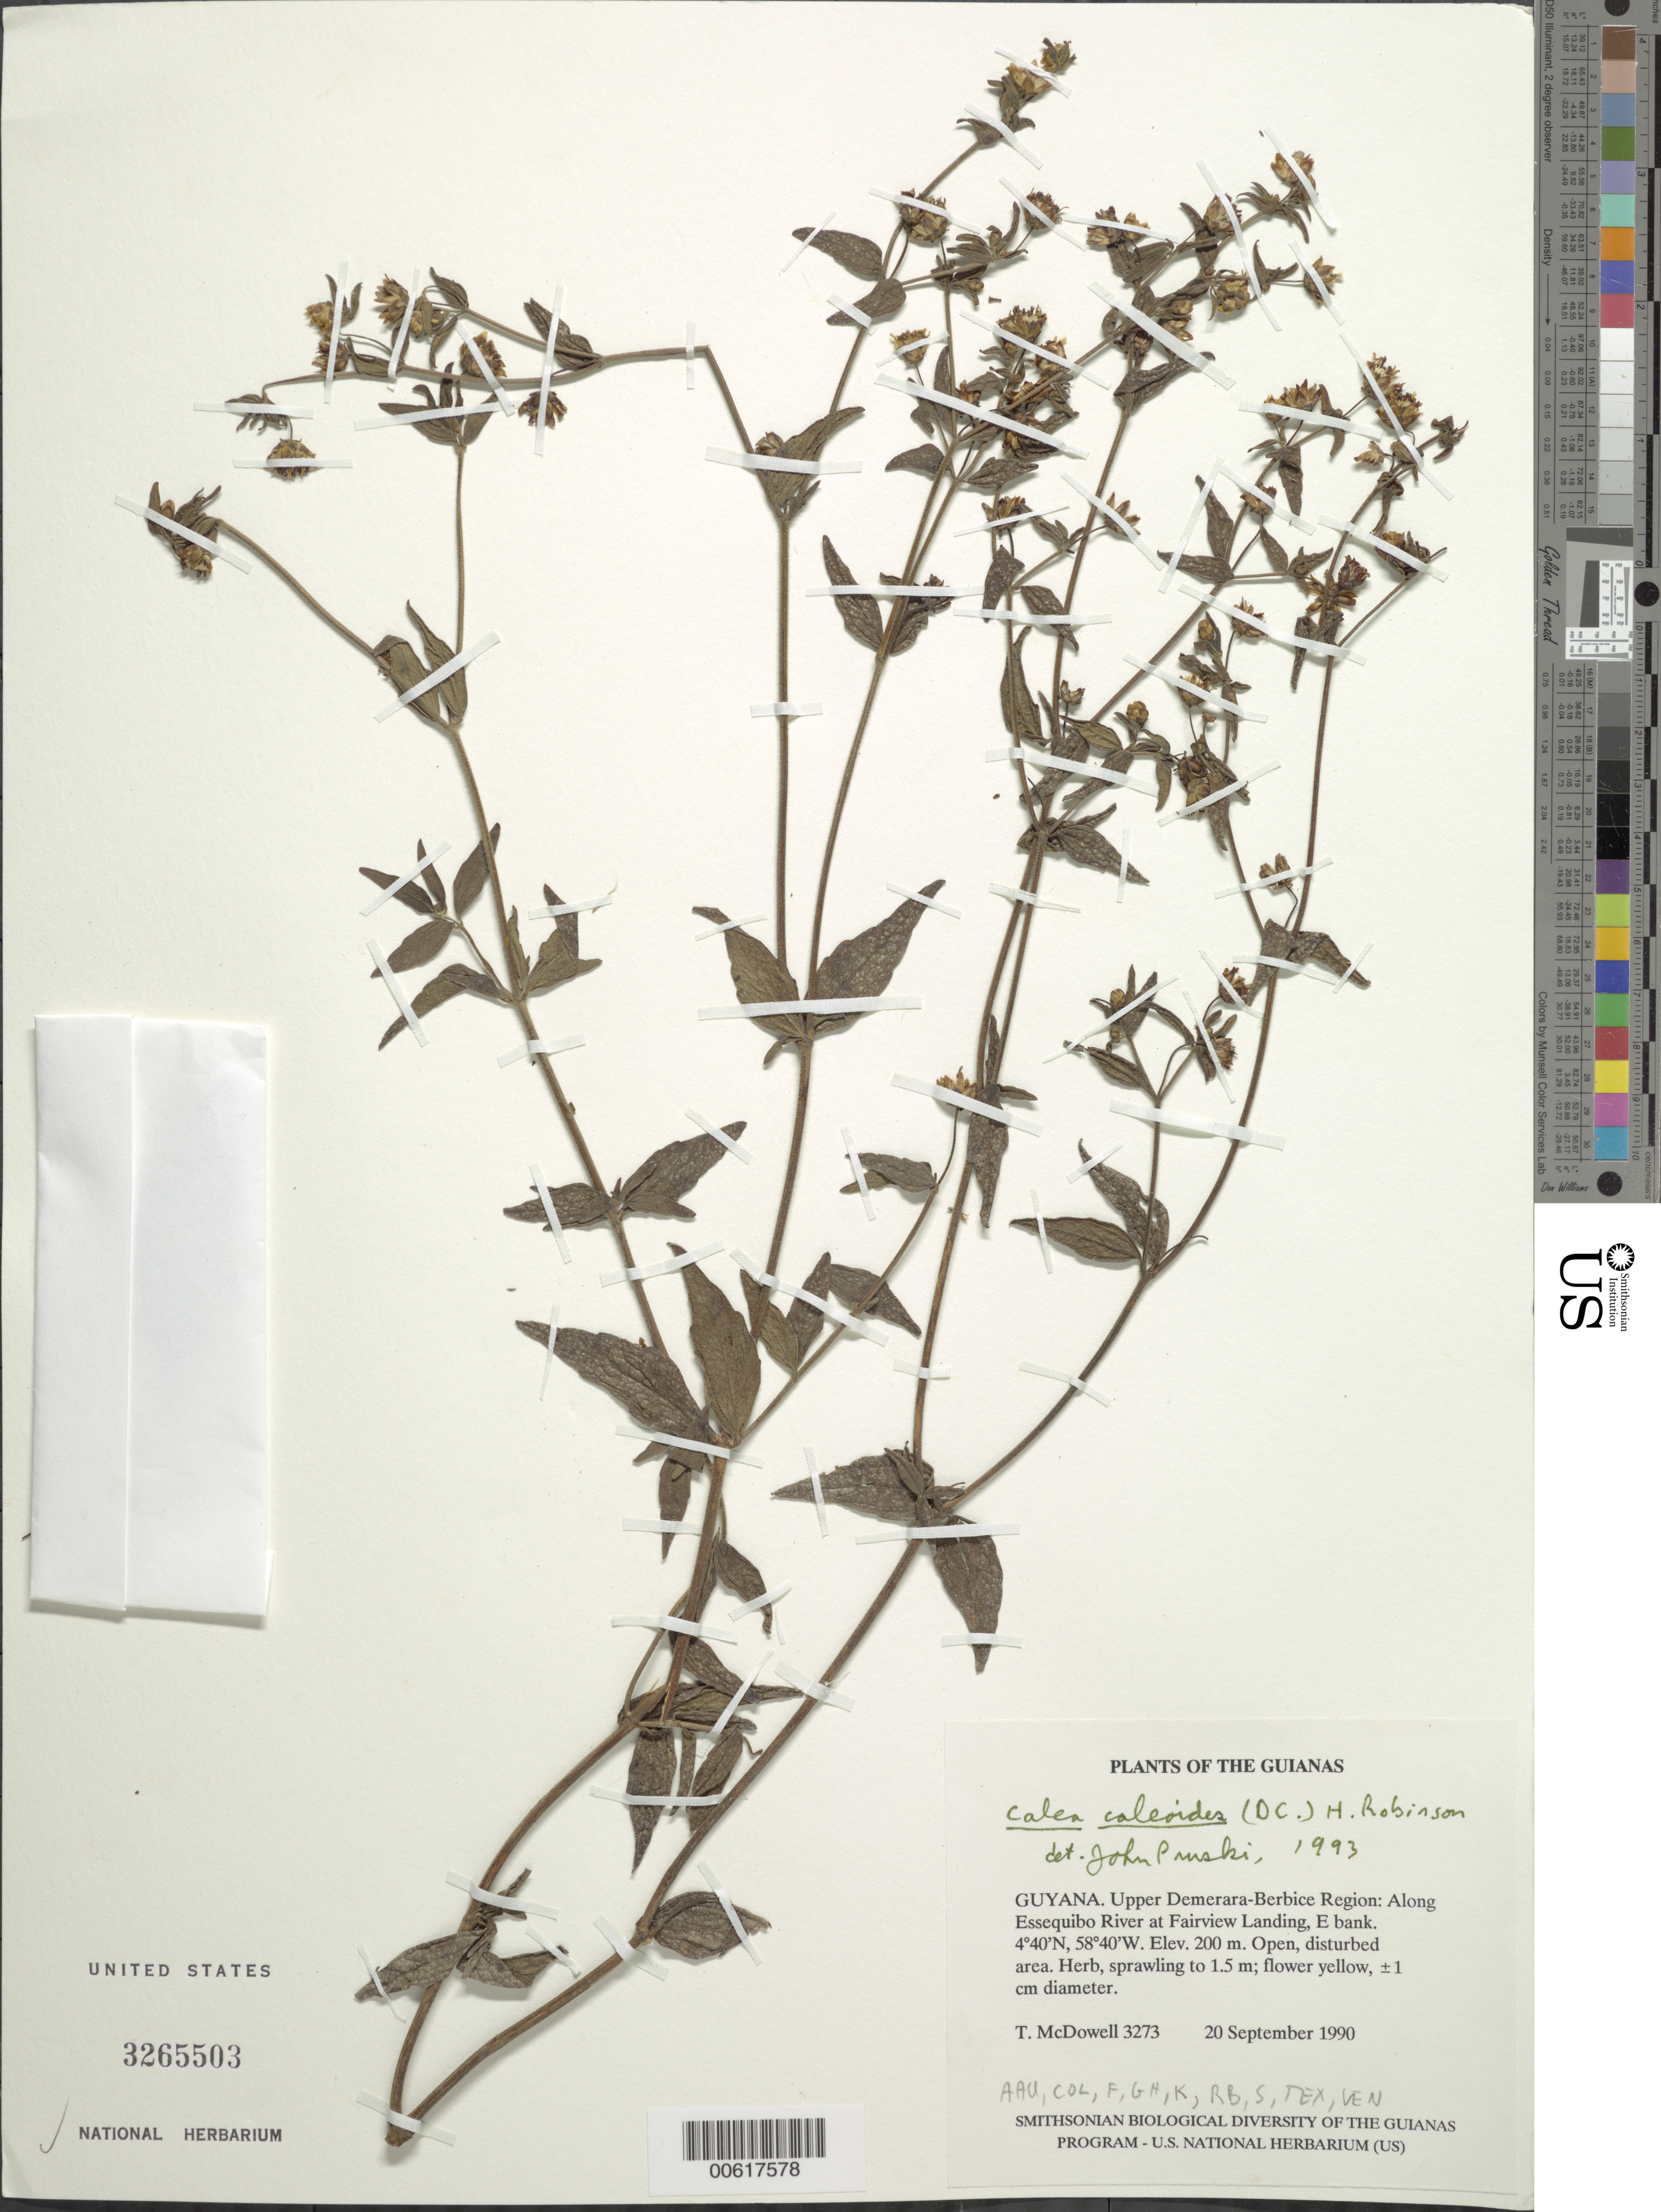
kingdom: Plantae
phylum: Tracheophyta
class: Magnoliopsida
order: Asterales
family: Asteraceae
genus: Calea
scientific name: Calea caleoides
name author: (DC.) H. Rob.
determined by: Pruski, J. F.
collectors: T. McDowell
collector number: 3273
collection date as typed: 20 September 1990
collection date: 1990-09-20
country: Guyana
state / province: U. Demerara-Berbice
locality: E bank Essequibo River at Fairview Landing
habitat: Open, disturbed area along road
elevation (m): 91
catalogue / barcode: US 3265503